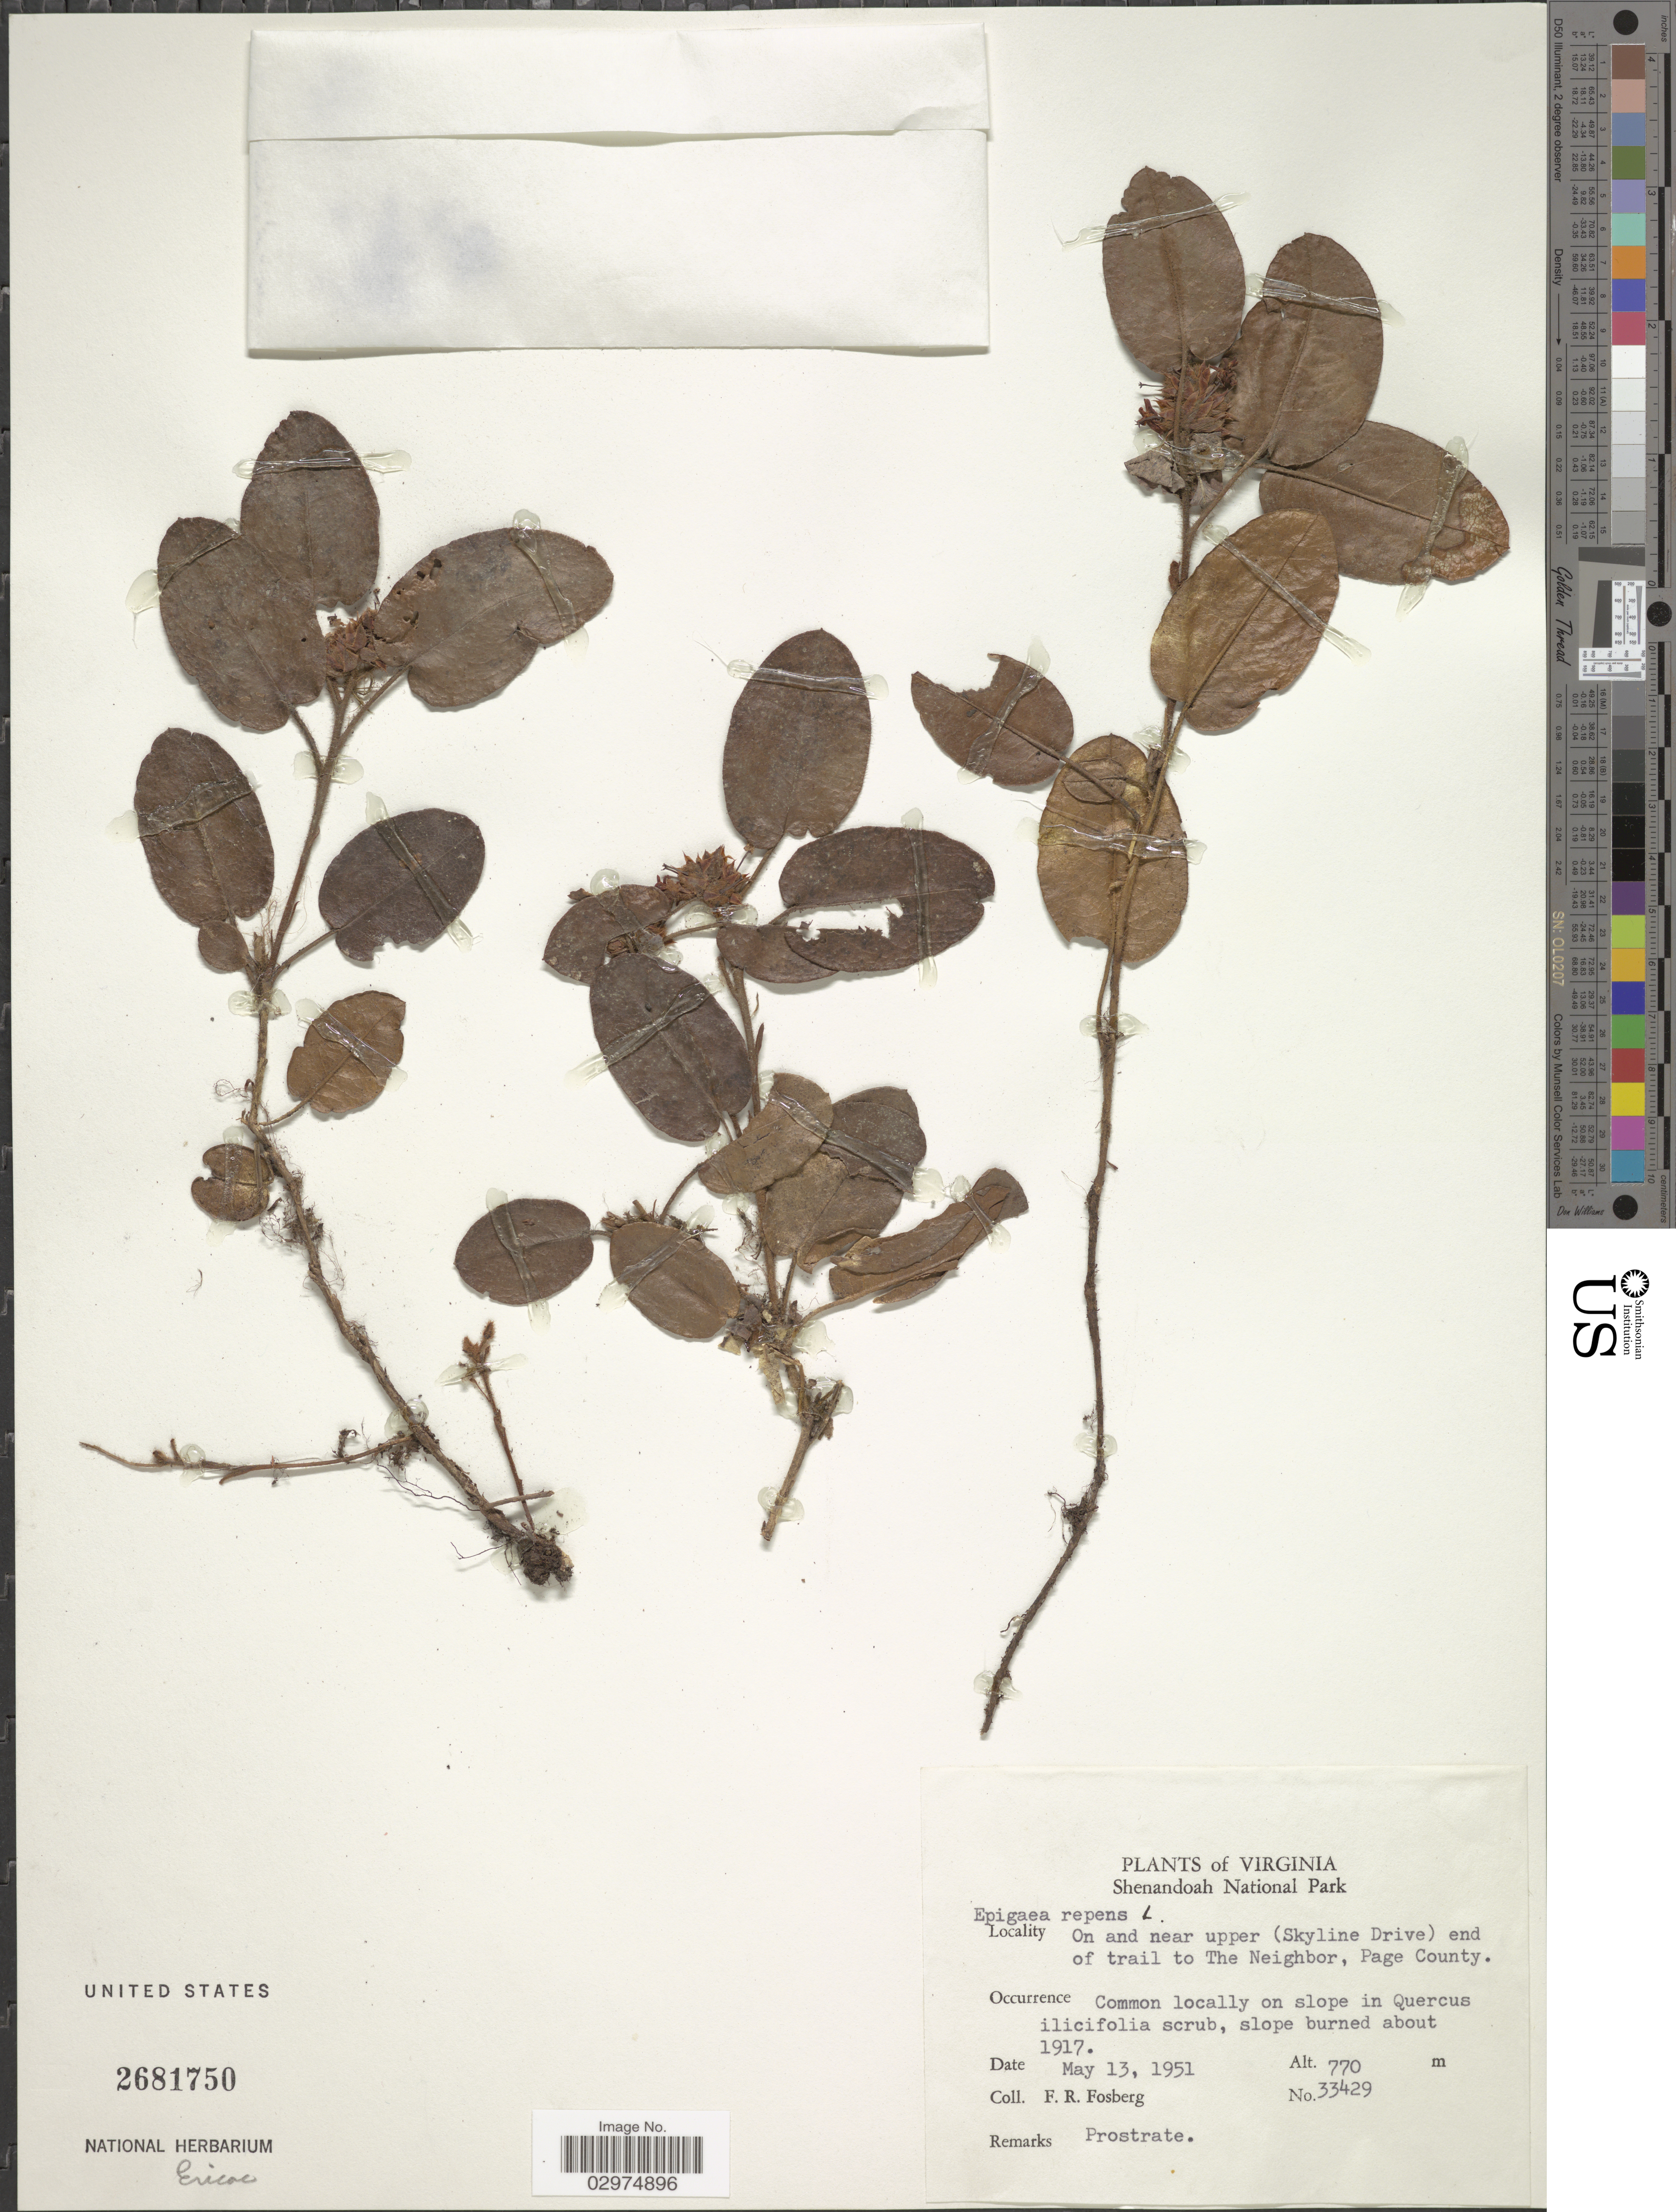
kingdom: Plantae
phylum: Tracheophyta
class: Magnoliopsida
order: Ericales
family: Ericaceae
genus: Epigaea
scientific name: Epigaea repens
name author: L.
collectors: F. R. Fosberg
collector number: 33429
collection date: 1951-05-13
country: United States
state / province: Virginia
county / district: Page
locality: Shenandoah National Park. On and upper (Skyline Drive) end of trail to The Neighbor, Page County.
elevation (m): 770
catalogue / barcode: US 2681750